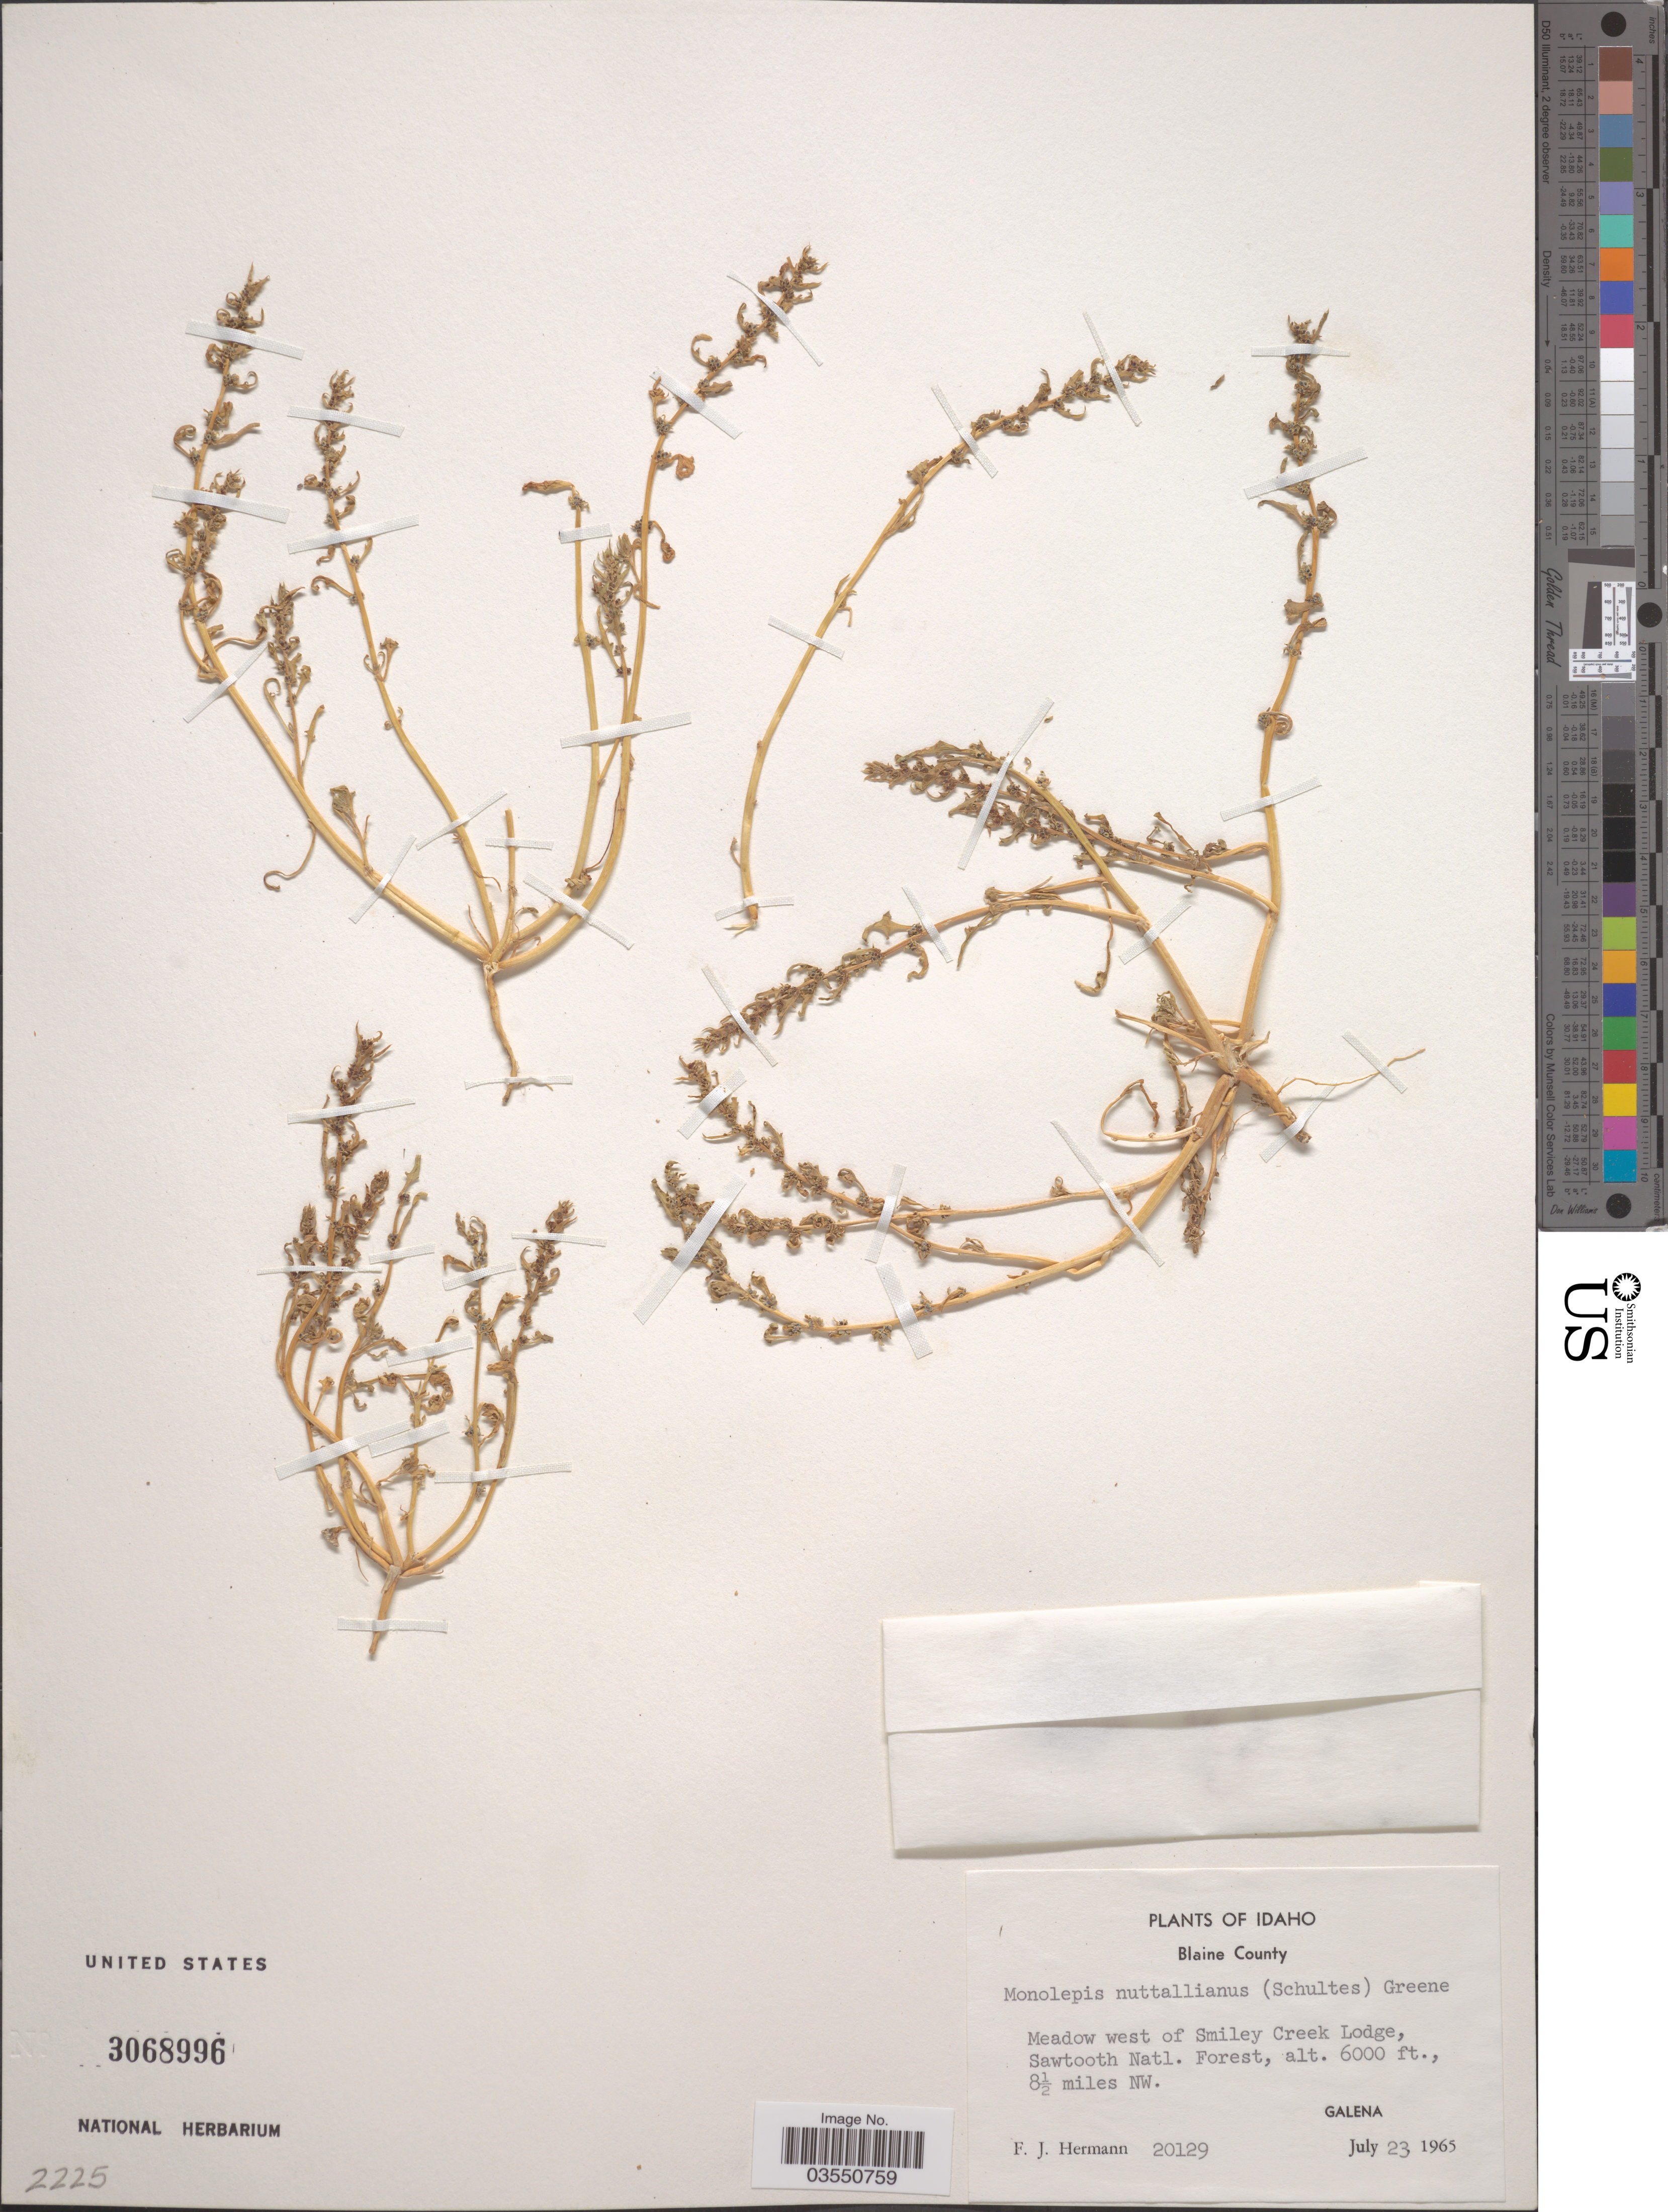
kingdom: Plantae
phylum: Tracheophyta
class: Magnoliopsida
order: Caryophyllales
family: Amaranthaceae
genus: Blitum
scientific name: Blitum nuttallianum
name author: Schult.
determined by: U.S. National Herbarium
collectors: F. J. Hermann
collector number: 20129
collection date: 1965-07-23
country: United States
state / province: Idaho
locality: Blaine County. Meadow west of Smiley Creek Lodge, Sawtooth Natl. Forest, 8½ miles NW. Galena.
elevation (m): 1829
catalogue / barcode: US 3068996